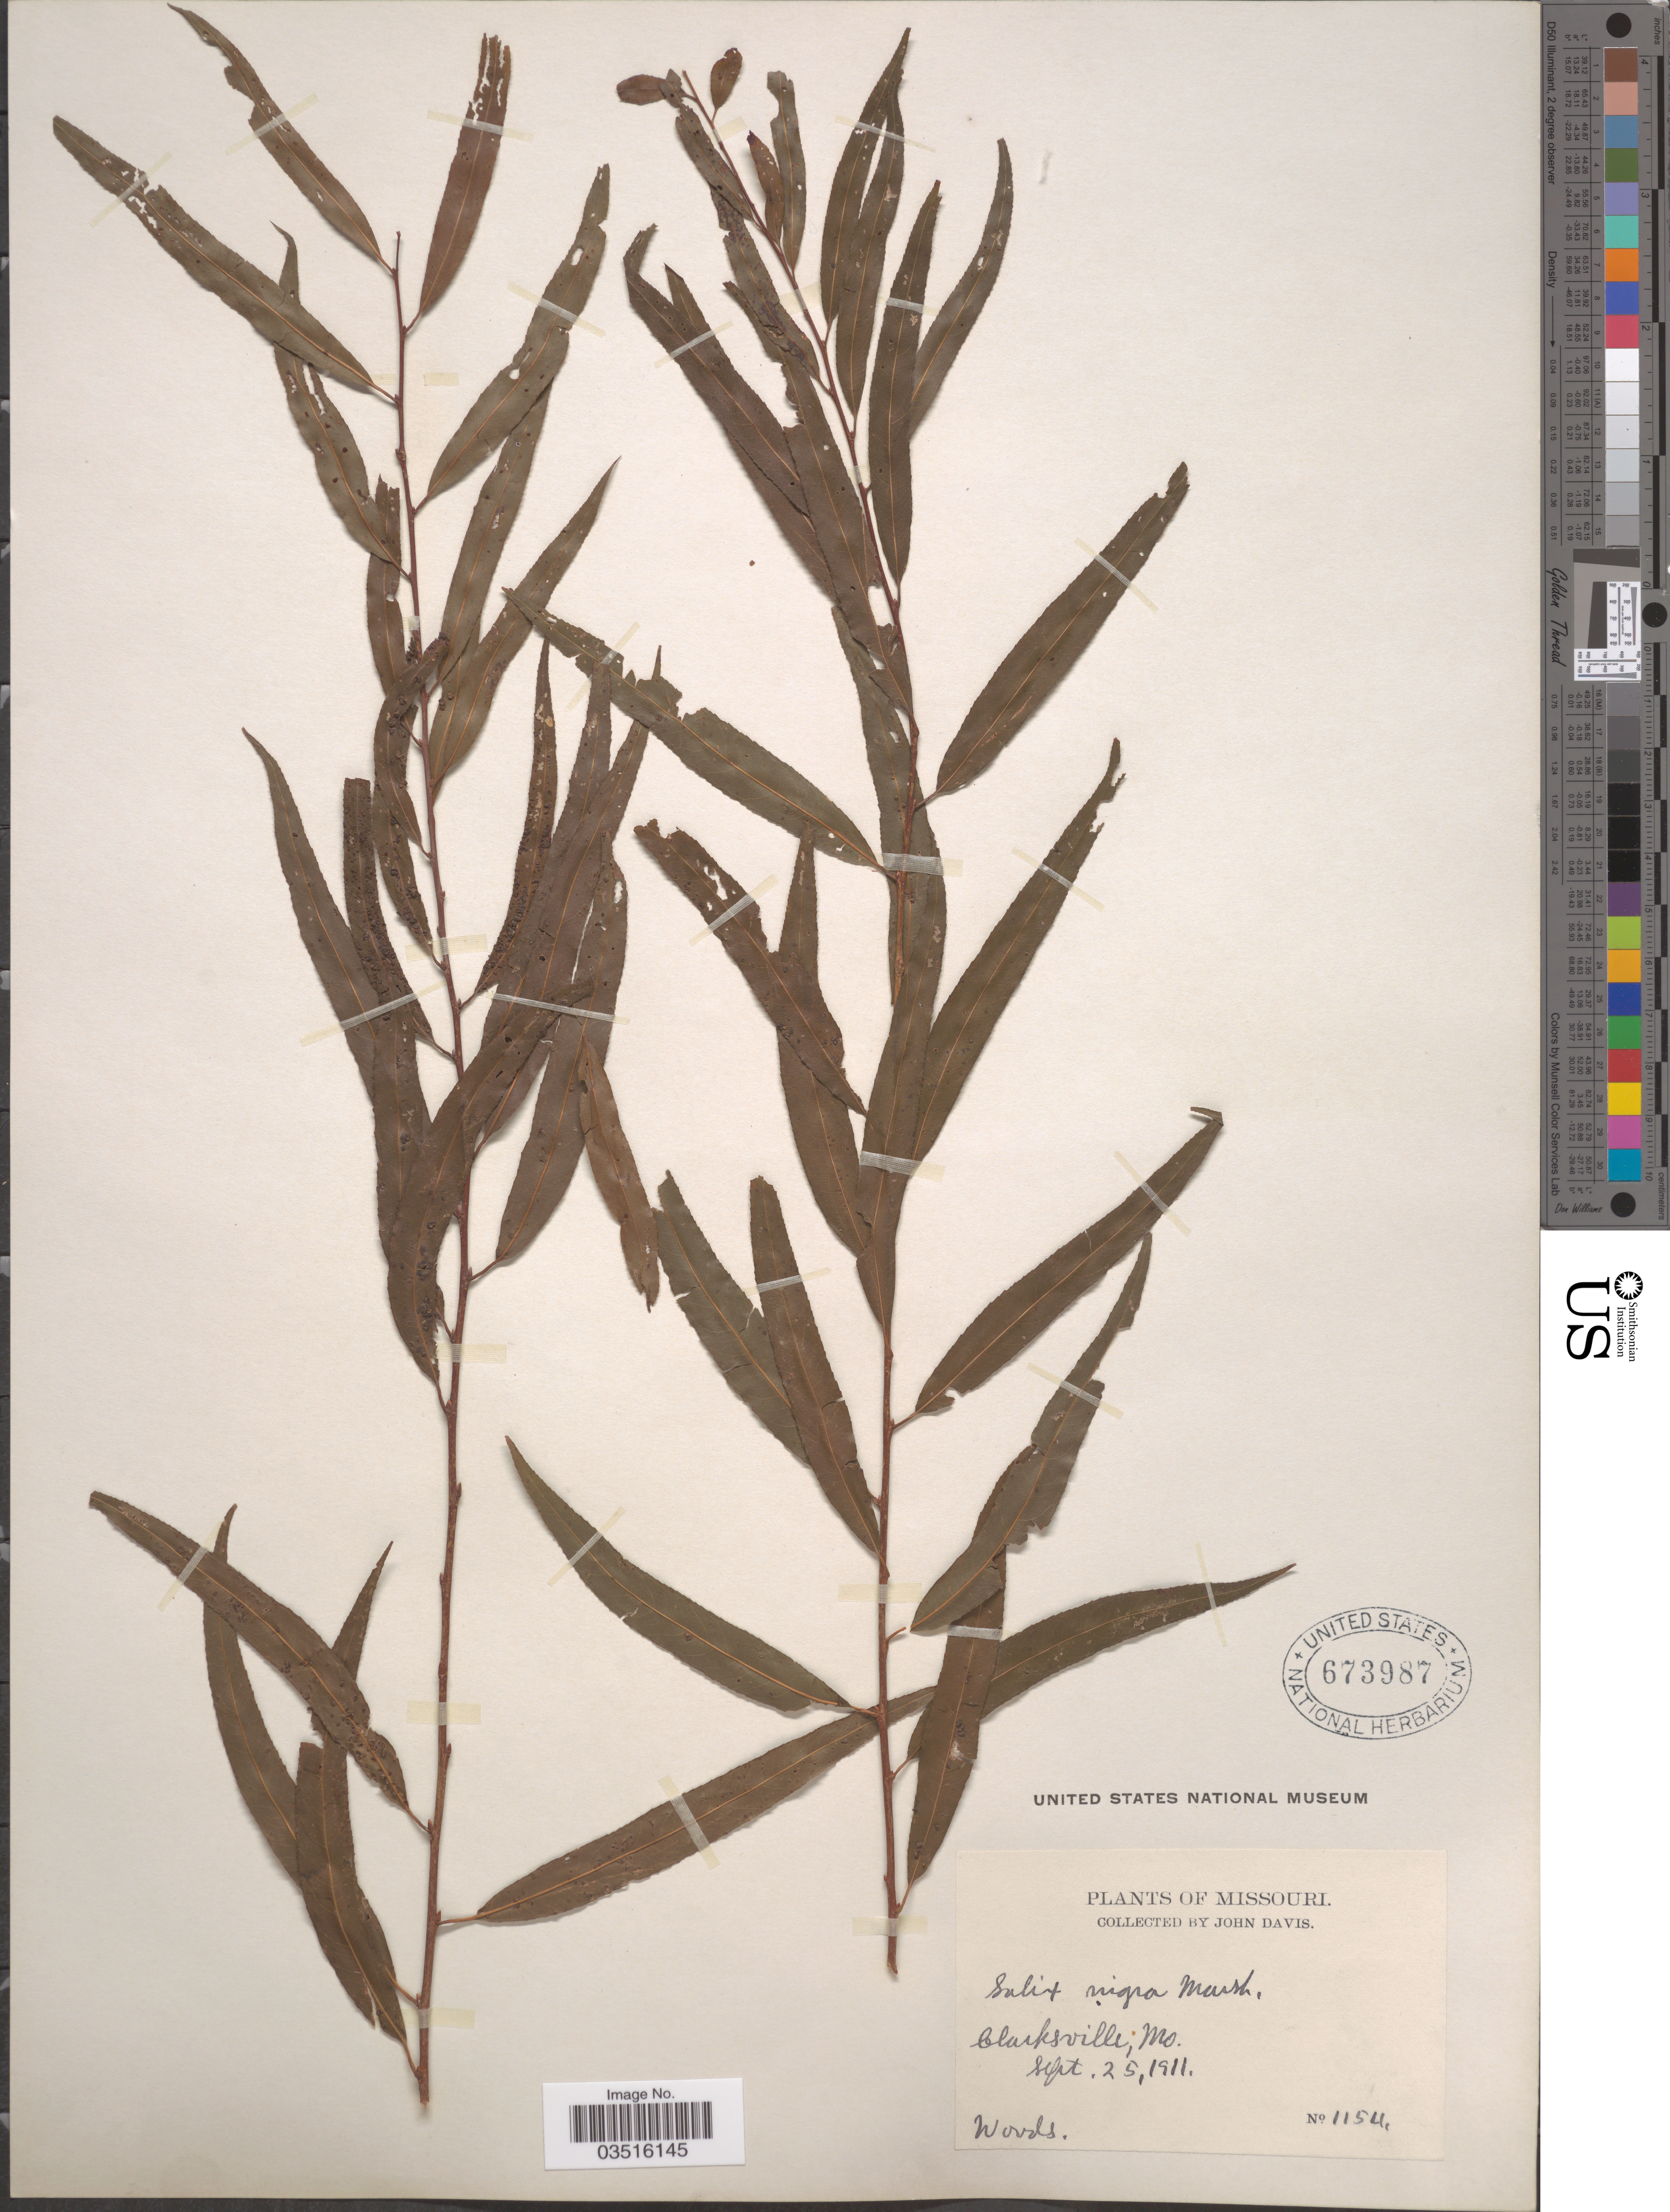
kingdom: Plantae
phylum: Tracheophyta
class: Magnoliopsida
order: Malpighiales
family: Salicaceae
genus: Salix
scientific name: Salix nigra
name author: Marshall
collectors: J. Davis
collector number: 1154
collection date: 1911-09-25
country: United States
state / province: Missouri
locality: Clarksville.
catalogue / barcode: US 673987